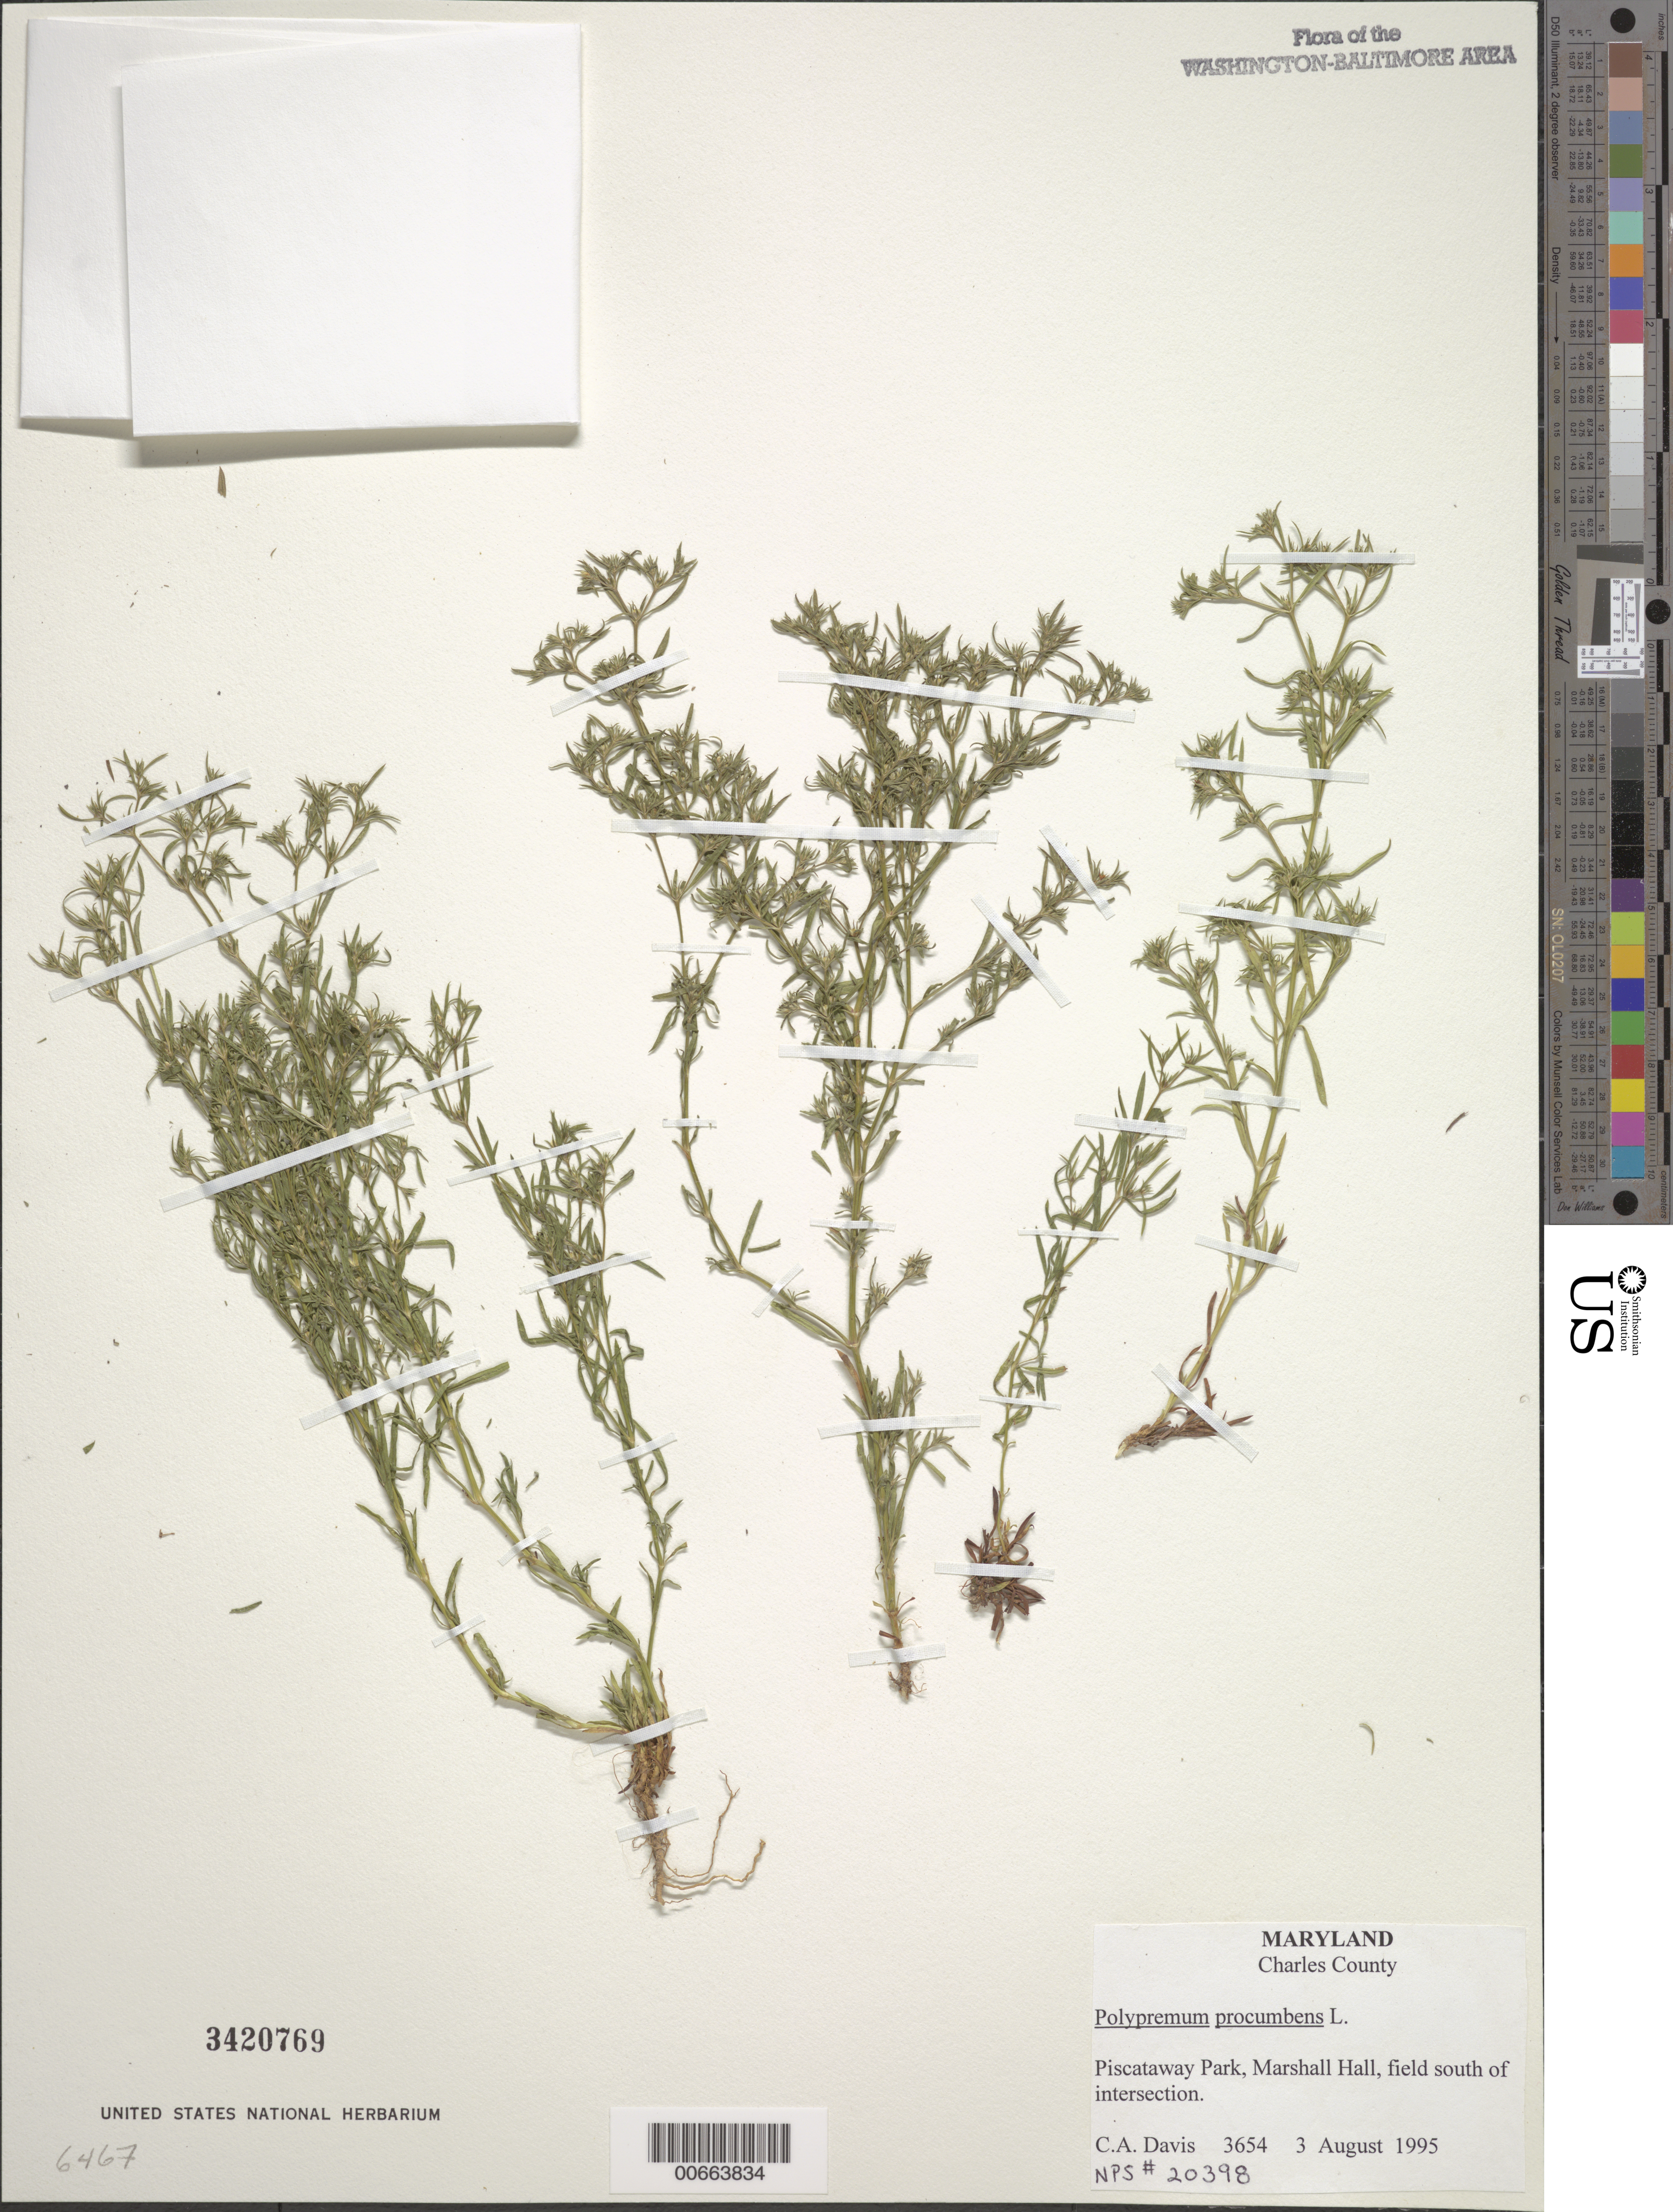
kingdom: Plantae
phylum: Tracheophyta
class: Magnoliopsida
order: Lamiales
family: Tetrachondraceae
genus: Polypremum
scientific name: Polypremum procumbens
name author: L.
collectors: C. Davis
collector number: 3654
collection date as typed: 03 Aug 1995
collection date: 1995-08-03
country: United States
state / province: Maryland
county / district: Prince George's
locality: Piscataway Park, Marshall Hall Road, field south of intersection.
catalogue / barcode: US 3420769